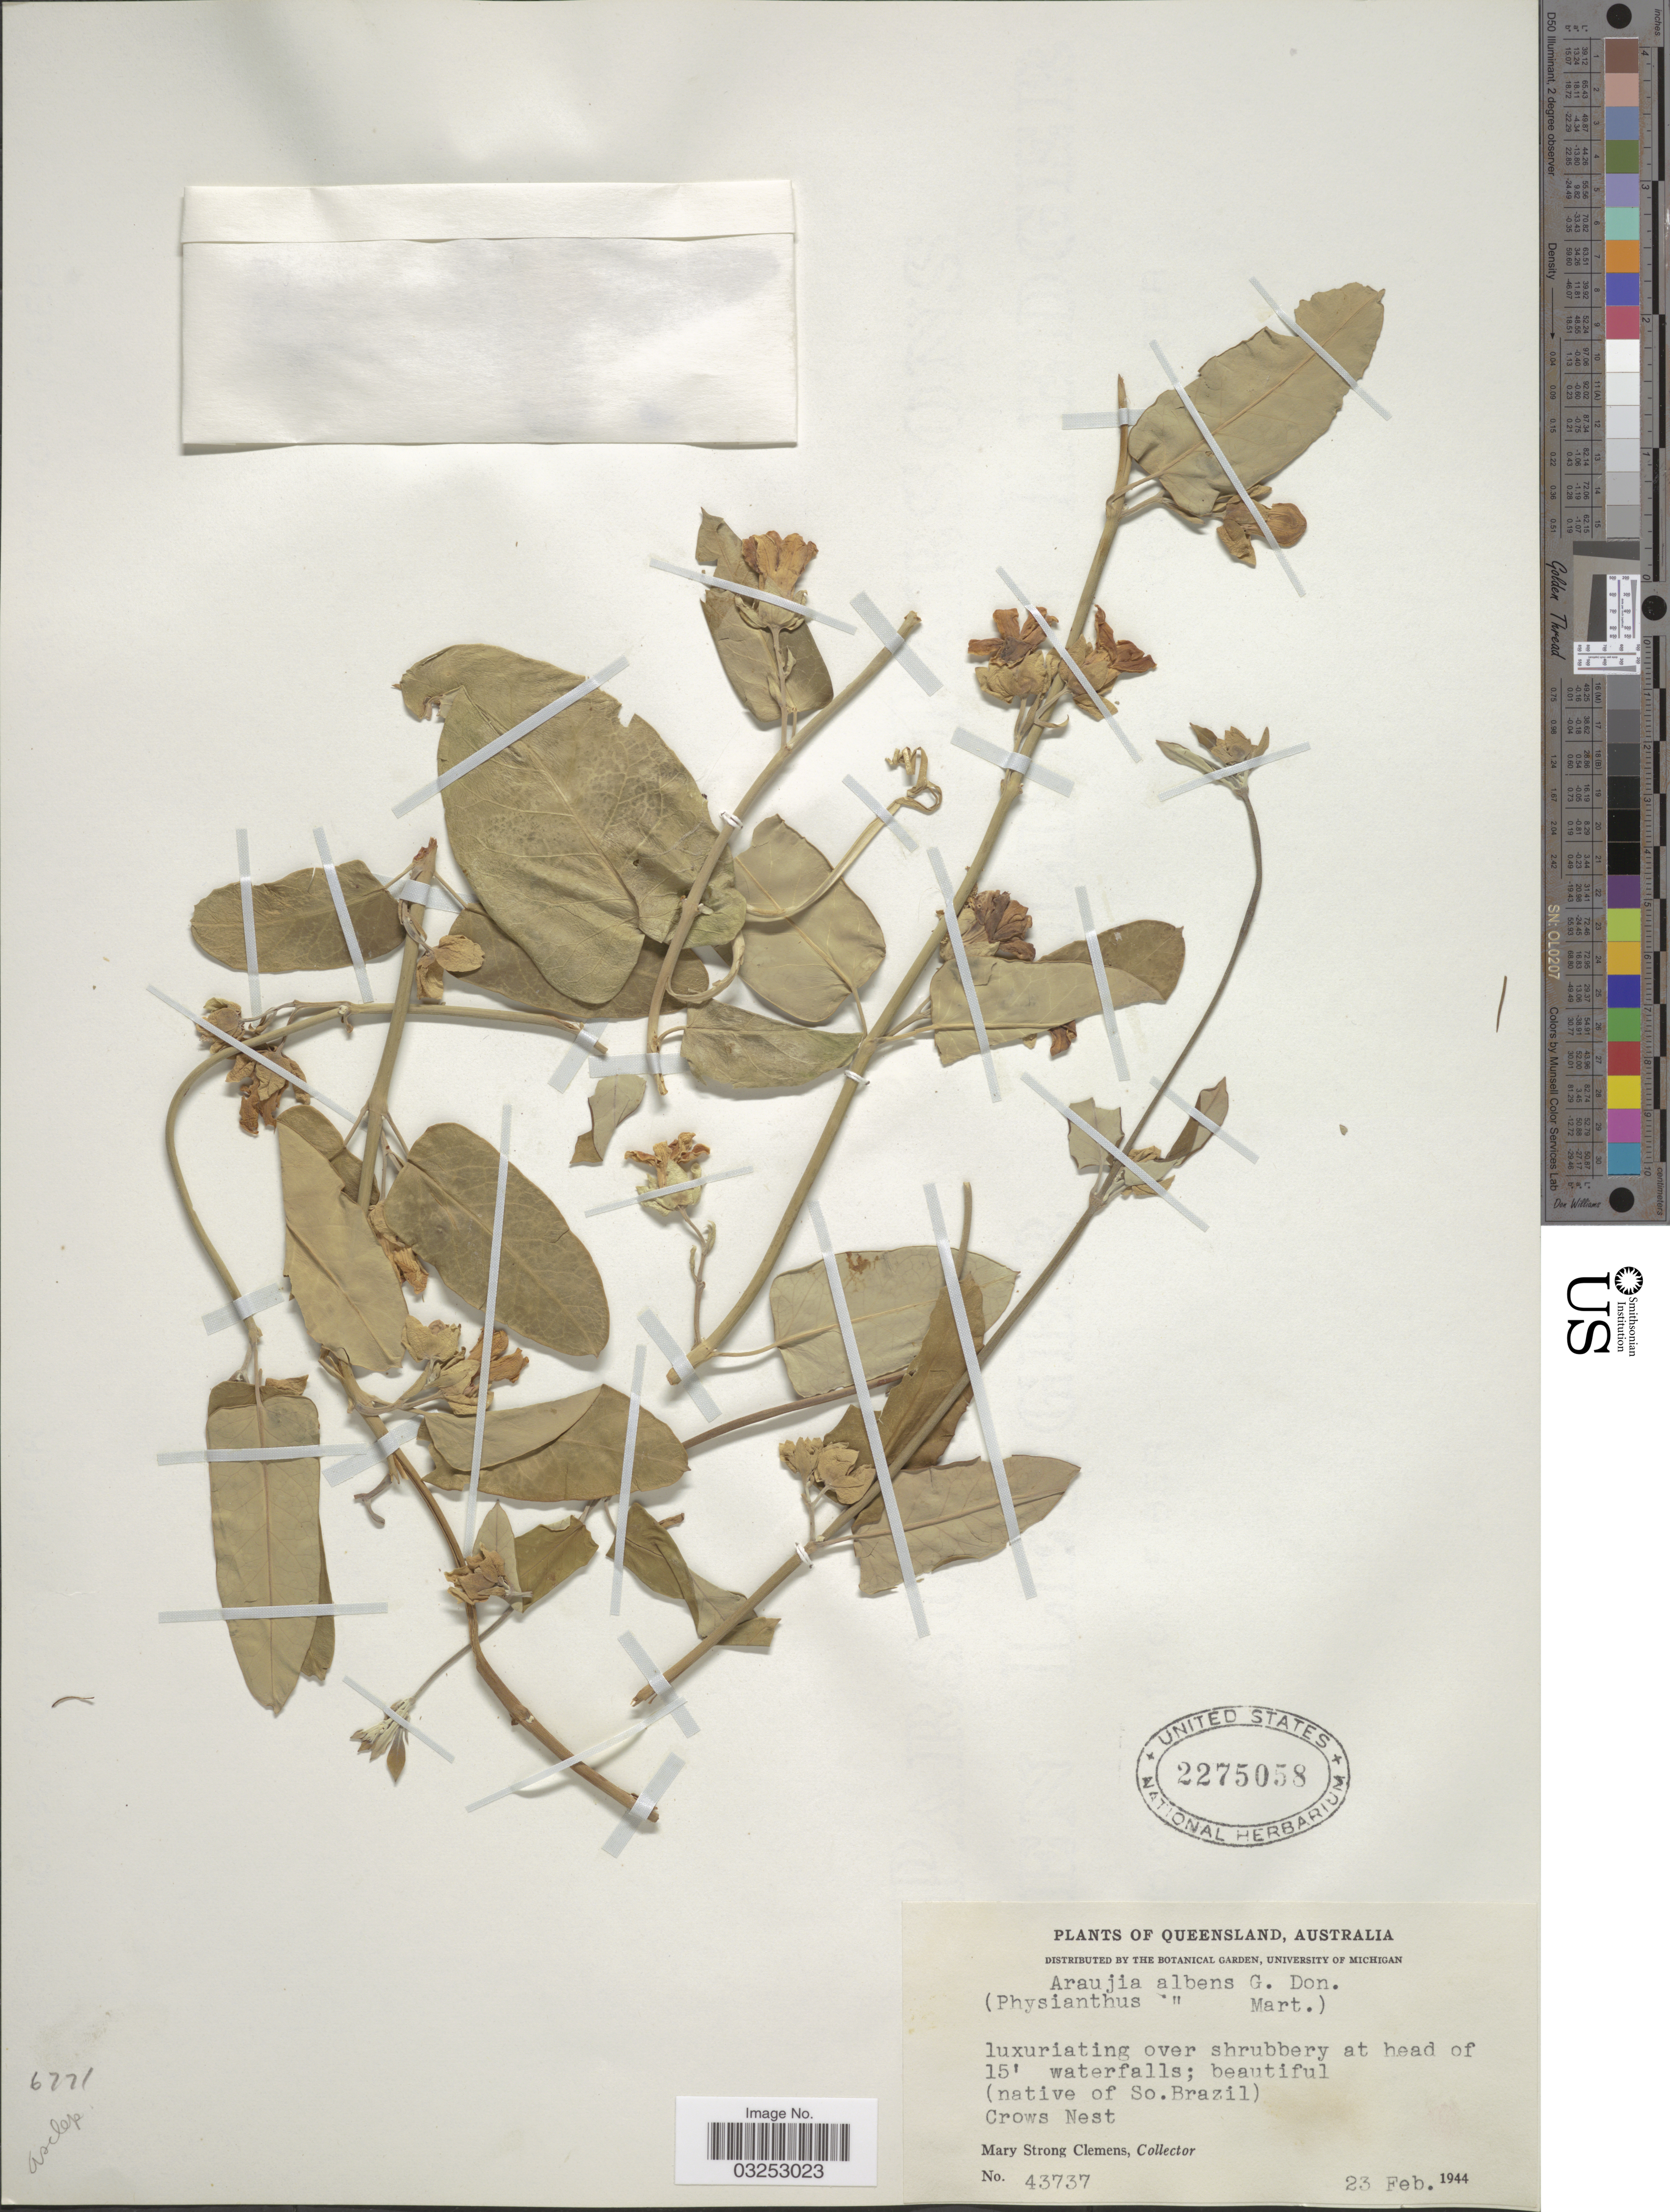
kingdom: Plantae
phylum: Tracheophyta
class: Magnoliopsida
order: Gentianales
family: Apocynaceae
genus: Araujia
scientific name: Araujia sp.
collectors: M. S. Clemens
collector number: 43737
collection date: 1944-02-23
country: Australia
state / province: Queensland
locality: Crows Nest.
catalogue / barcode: US 2275058